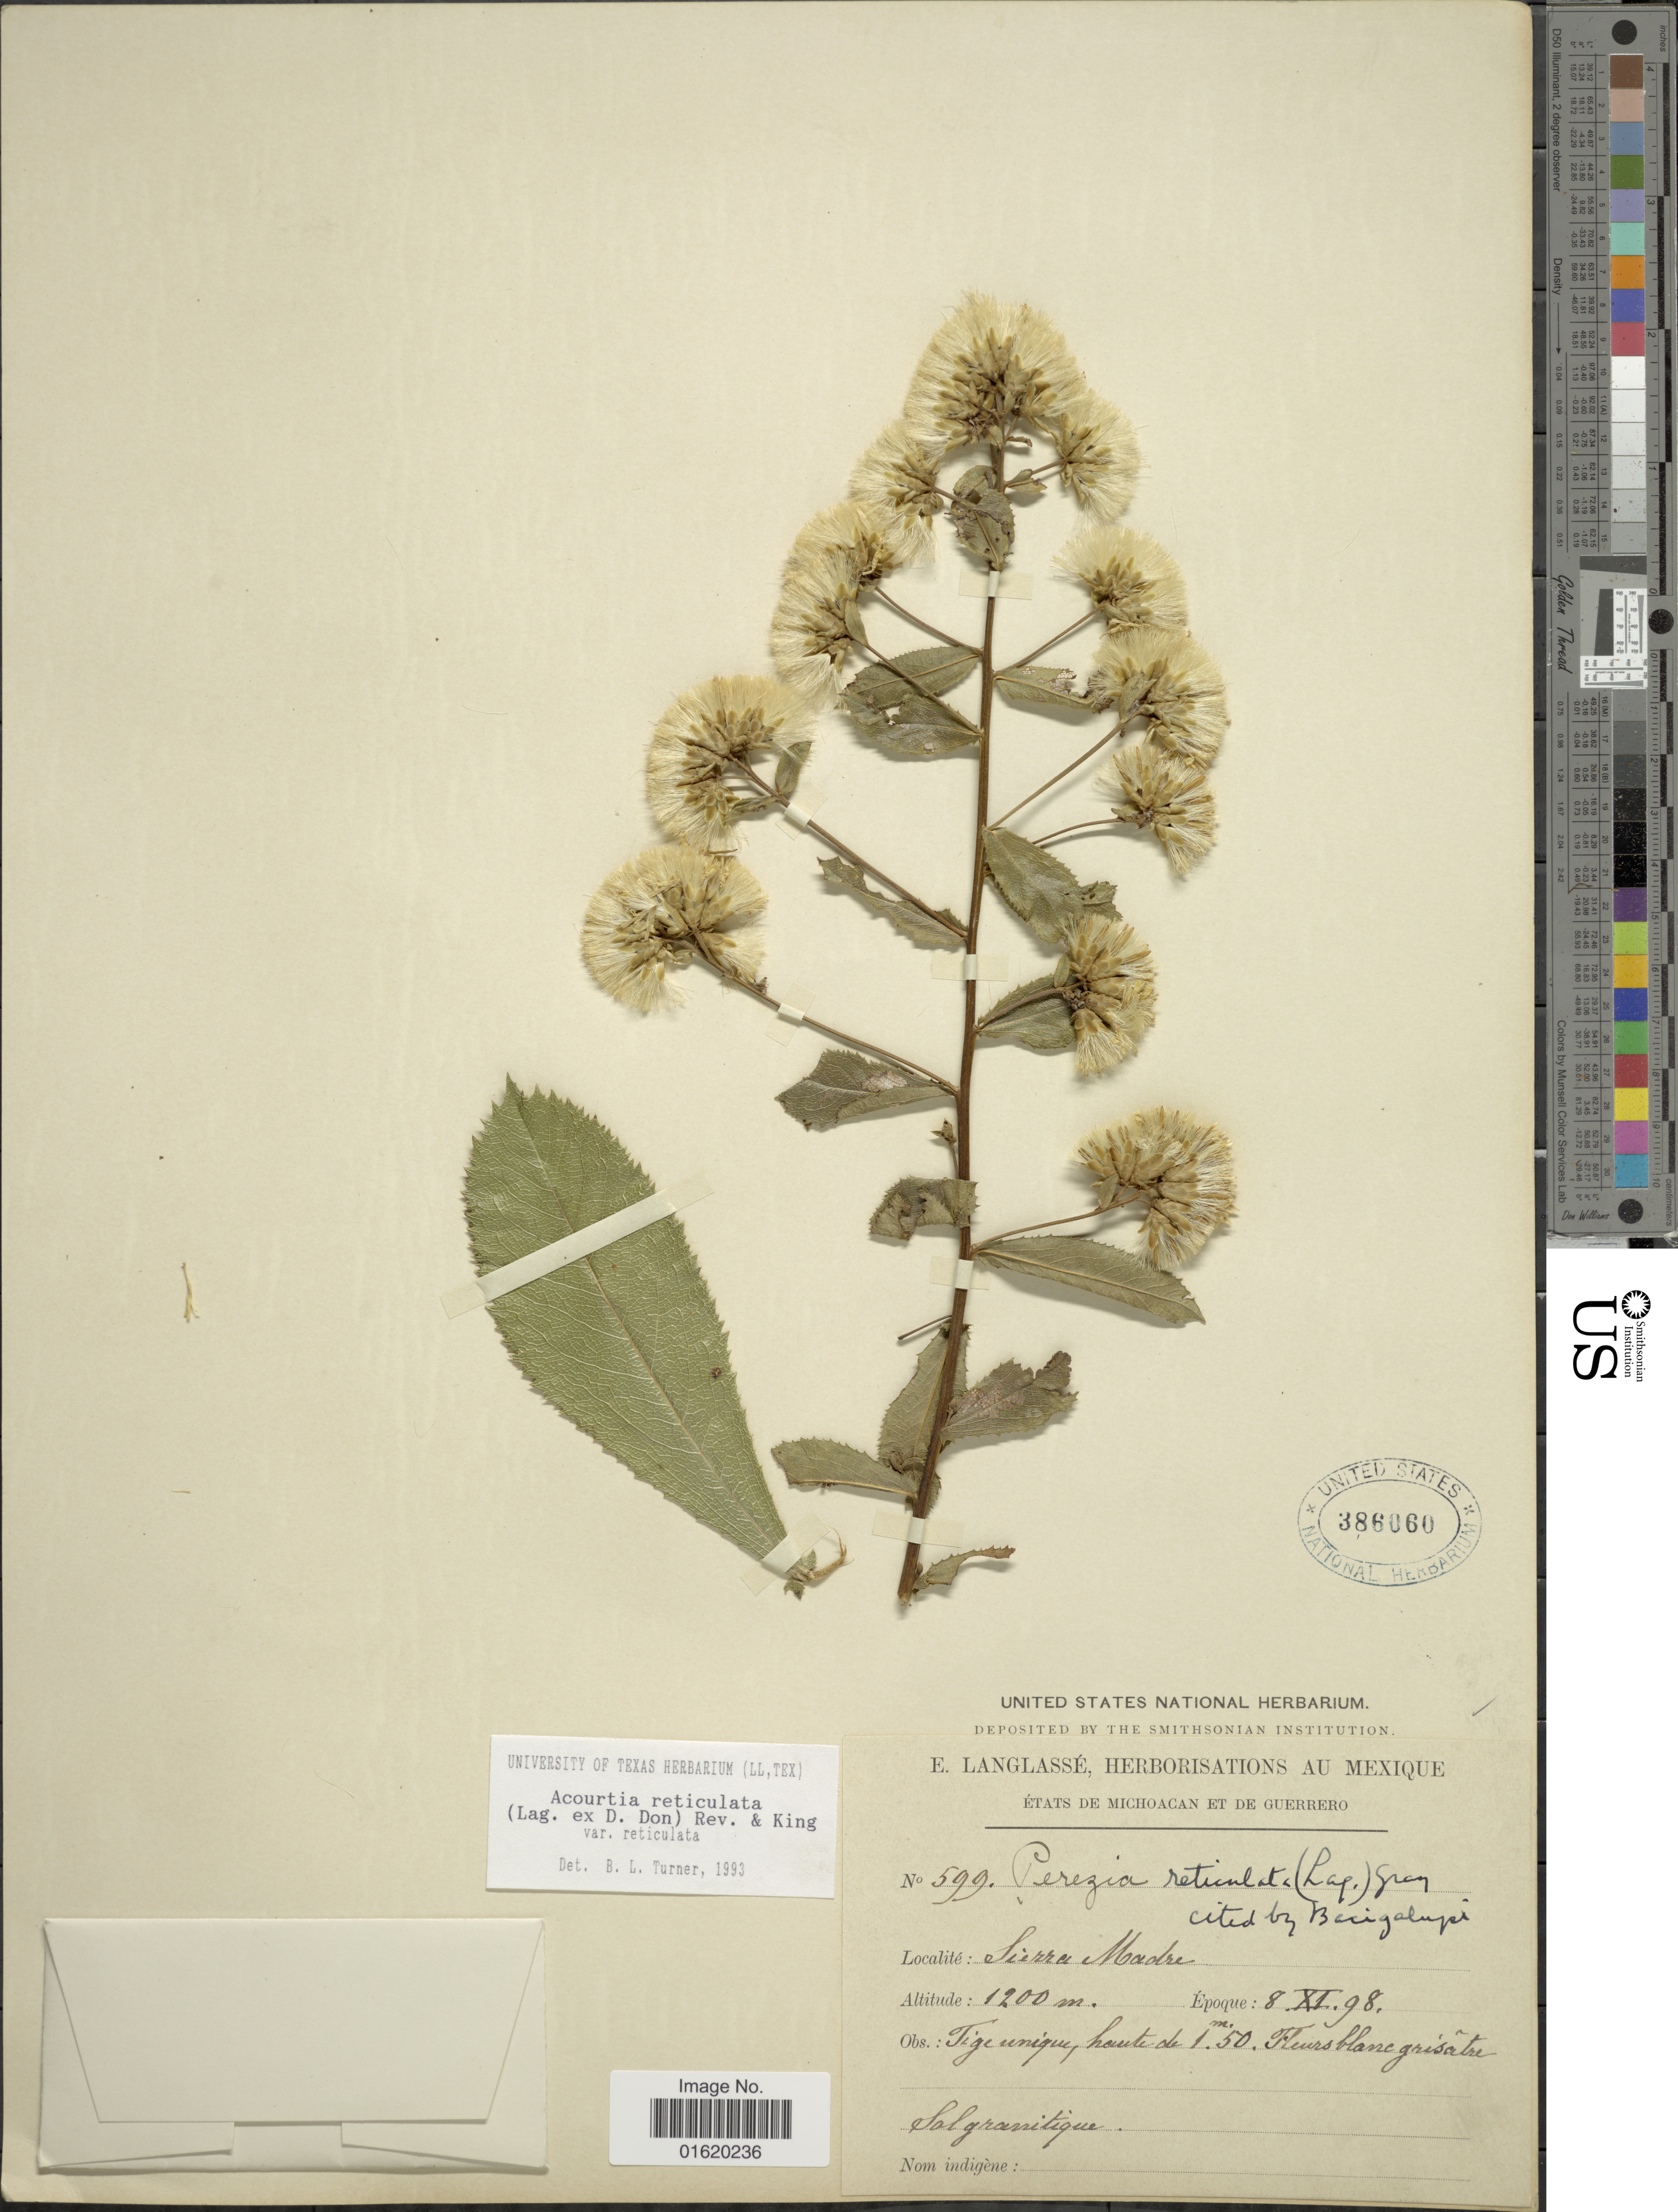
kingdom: Plantae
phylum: Tracheophyta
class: Magnoliopsida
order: Asterales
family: Asteraceae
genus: Acourtia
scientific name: Acourtia reticulata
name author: (Lag. ex D. Don) Reveal & R.M. King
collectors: ex herb. E. Langlasse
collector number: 599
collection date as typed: Transcribed d/m/y: 8/11/98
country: Mexico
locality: Tige unique, haute de 1.50 m., Flurs blanc grisatre, Solgranitique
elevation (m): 1200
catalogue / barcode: US 386060